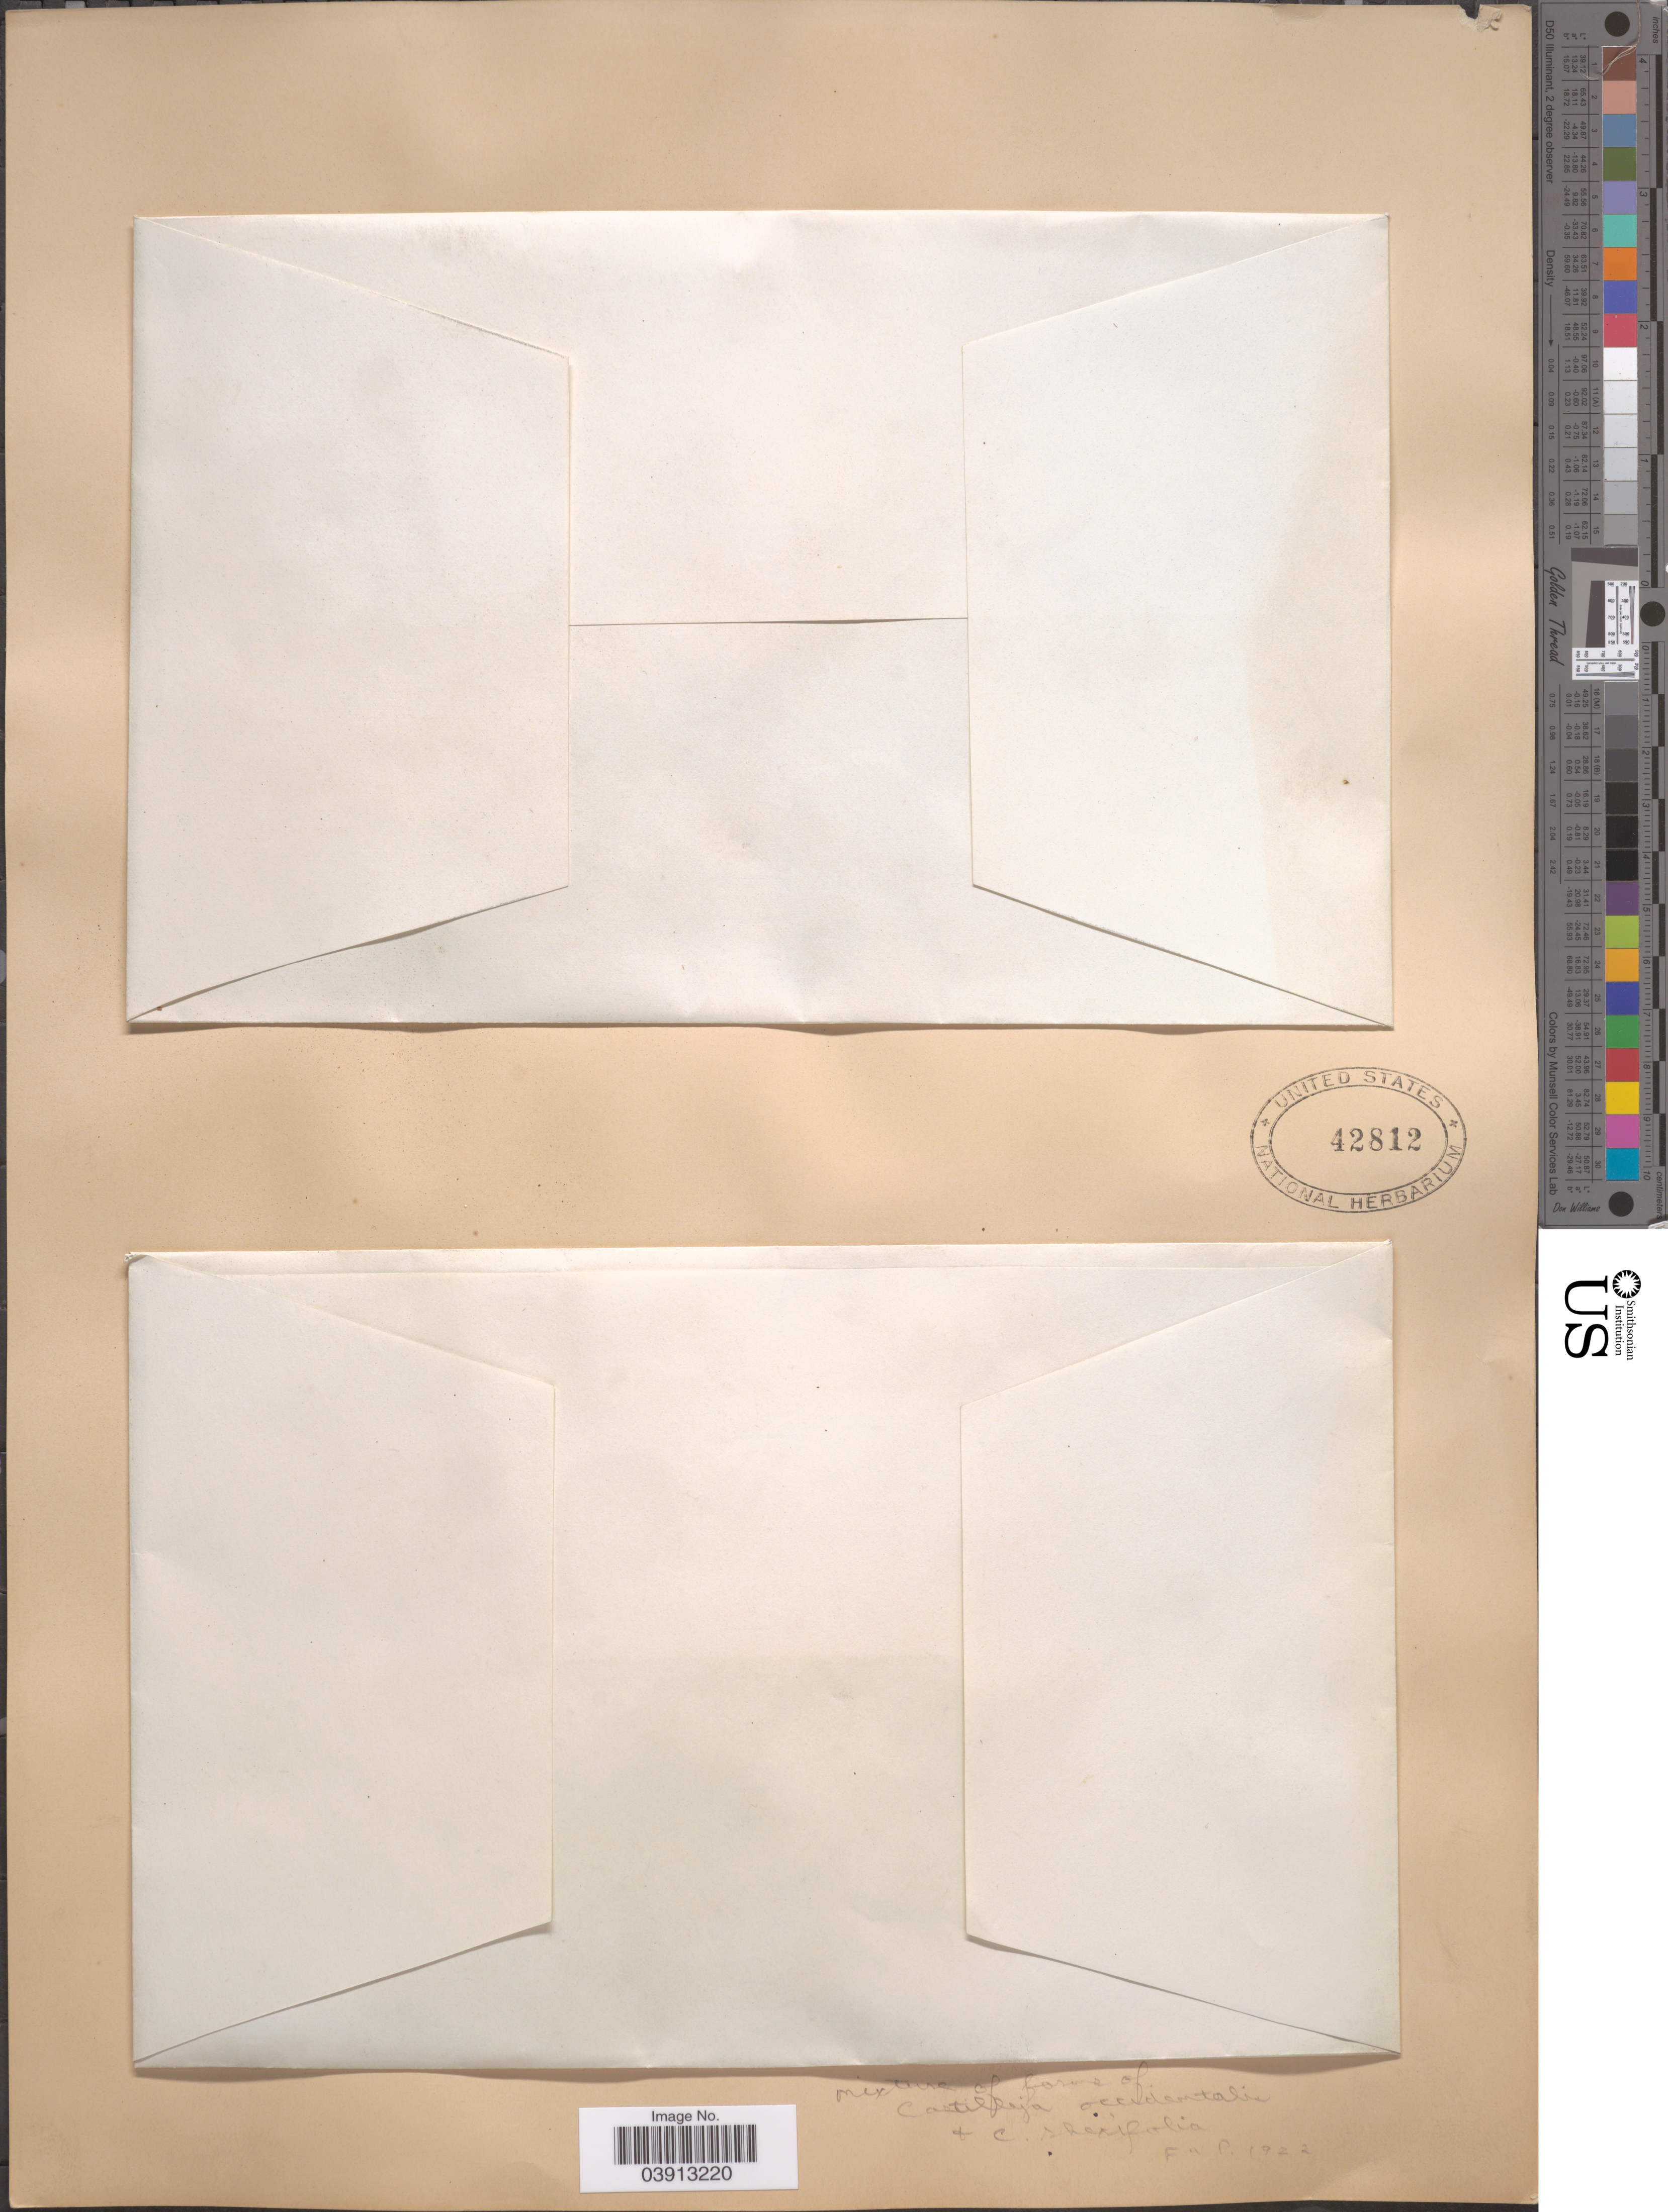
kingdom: Plantae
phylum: Tracheophyta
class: Magnoliopsida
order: Lamiales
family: Orobanchaceae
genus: Castilleja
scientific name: Castilleja occidentalis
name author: Torr.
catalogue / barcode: US 42812